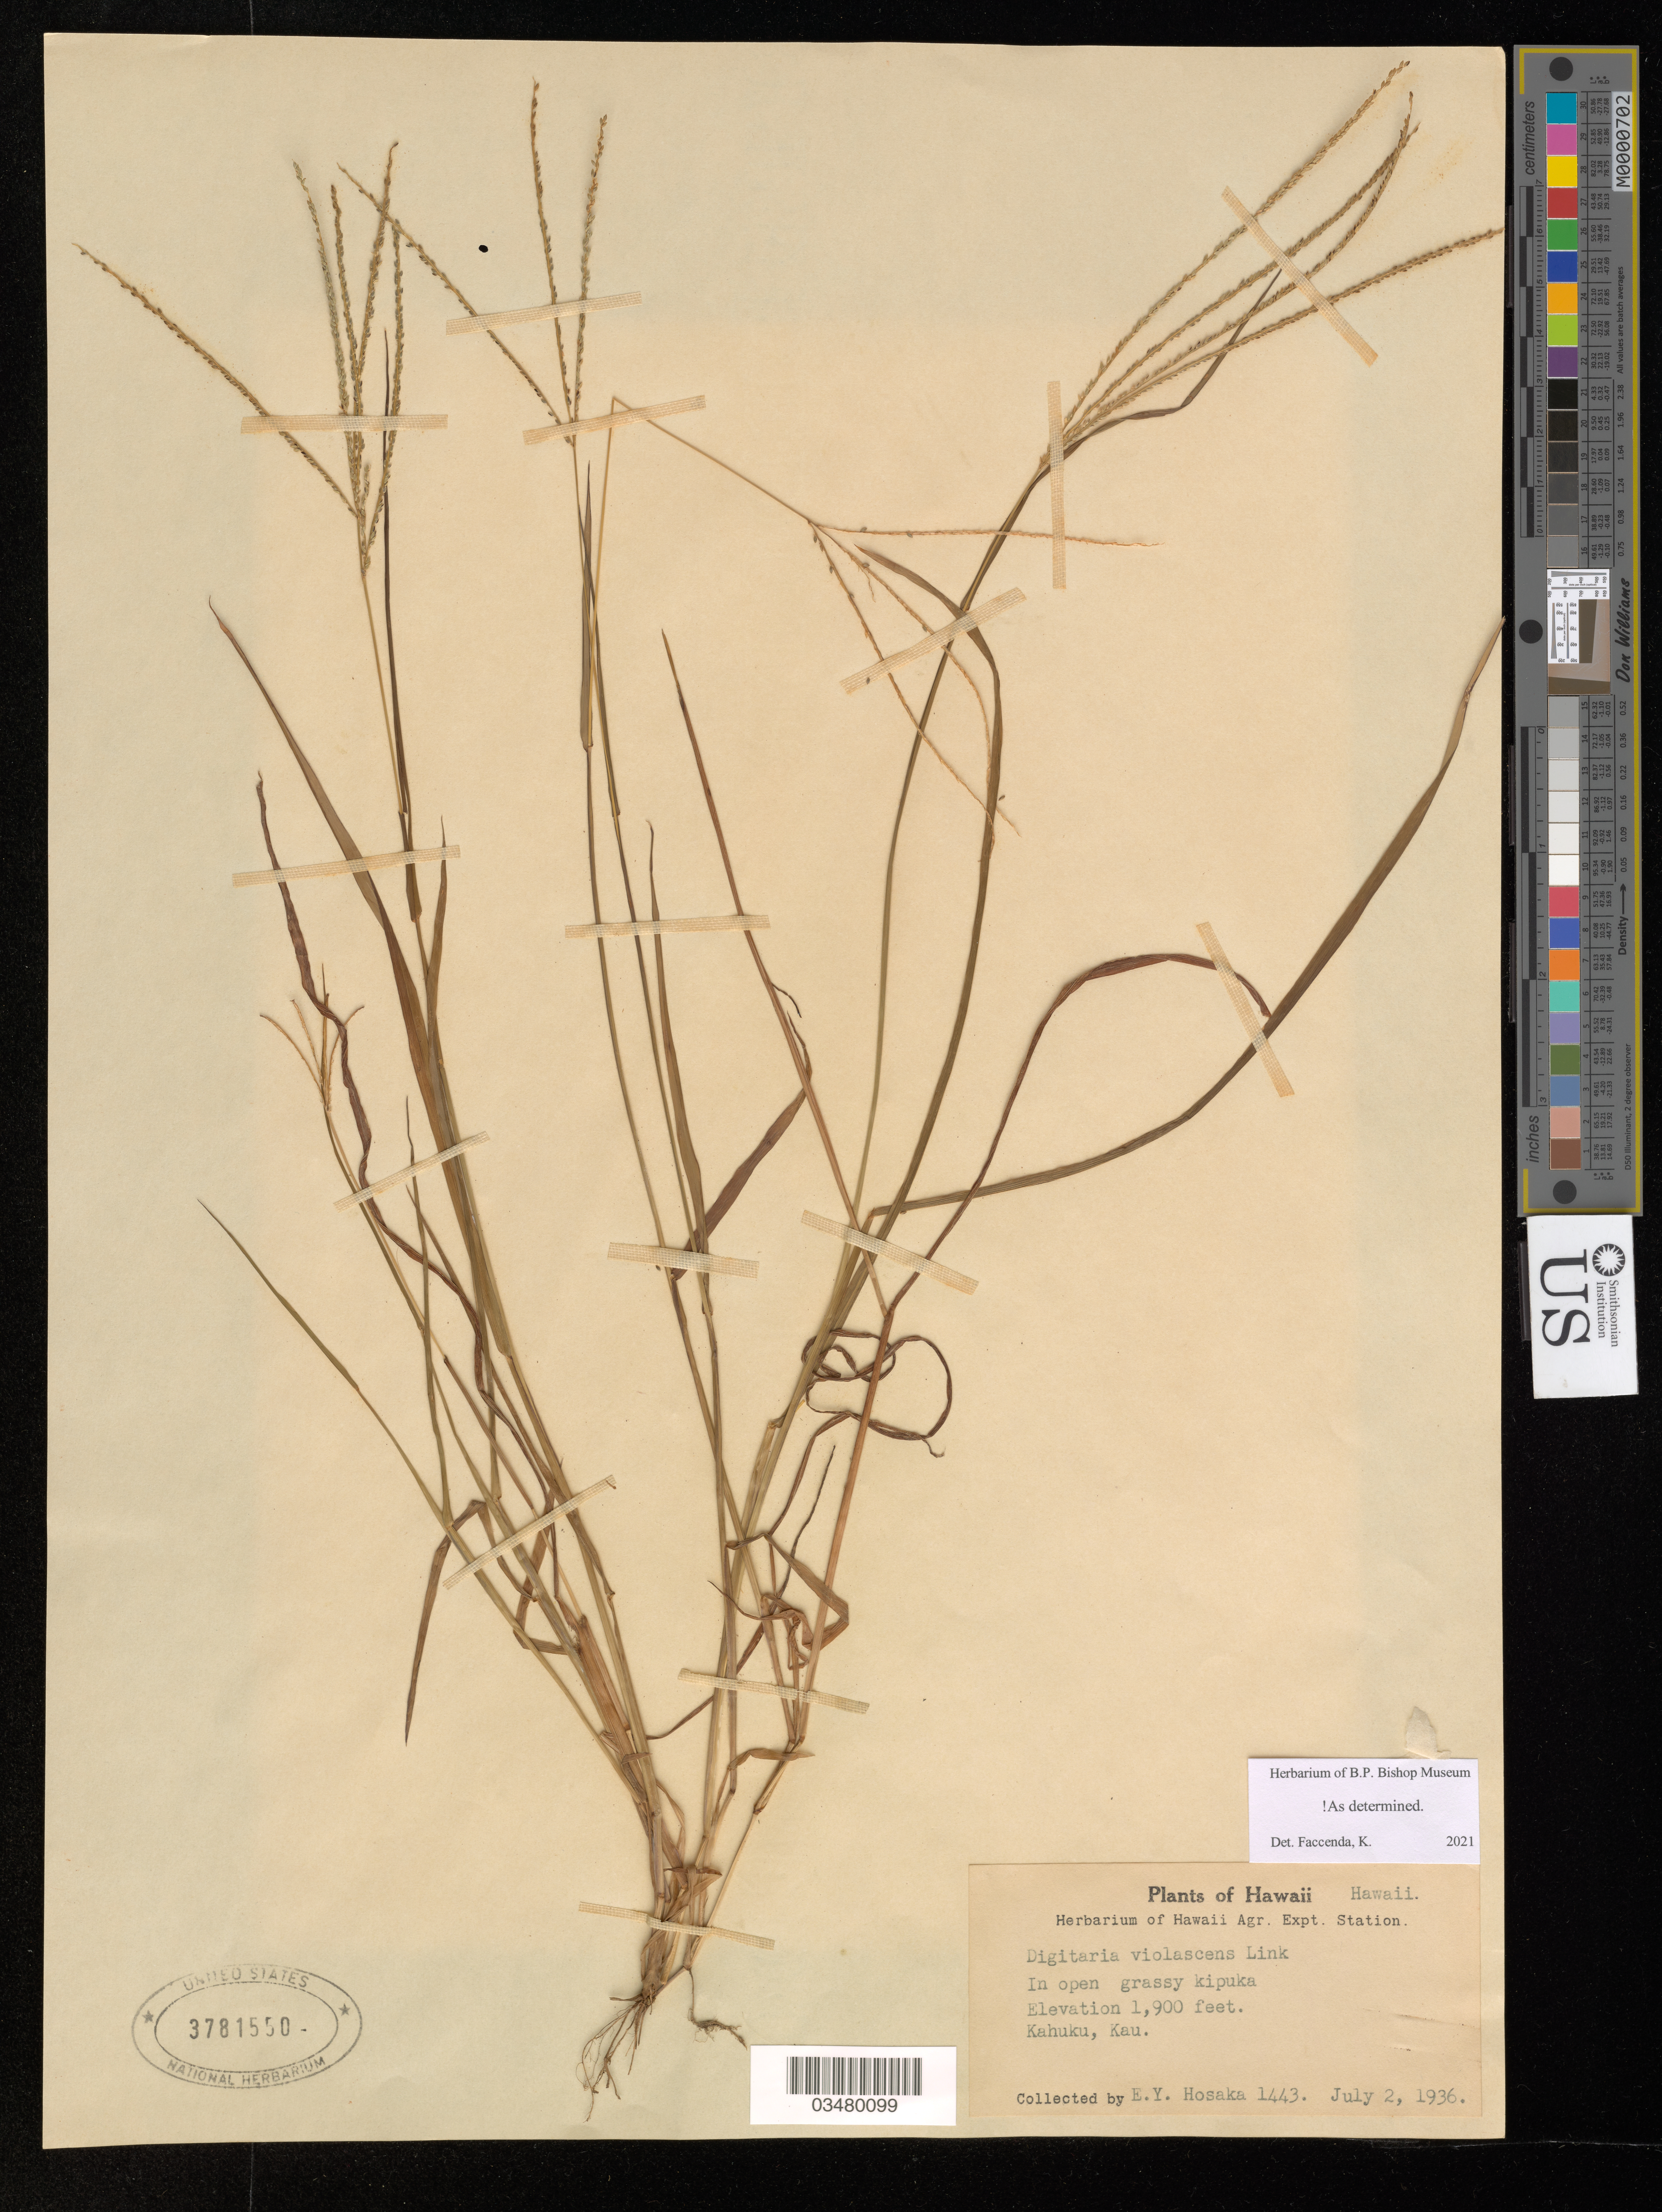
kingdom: Plantae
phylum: Tracheophyta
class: Liliopsida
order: Poales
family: Poaceae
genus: Digitaria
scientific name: Digitaria violescens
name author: Link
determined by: Faccenda, K.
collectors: E. Y. Hosaka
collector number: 1443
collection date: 1936-07-02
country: United States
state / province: Hawaii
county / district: Hawaii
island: Hawaii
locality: Kahuku, Kau,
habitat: Open, grassy kipuka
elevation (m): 579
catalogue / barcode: US 3781550